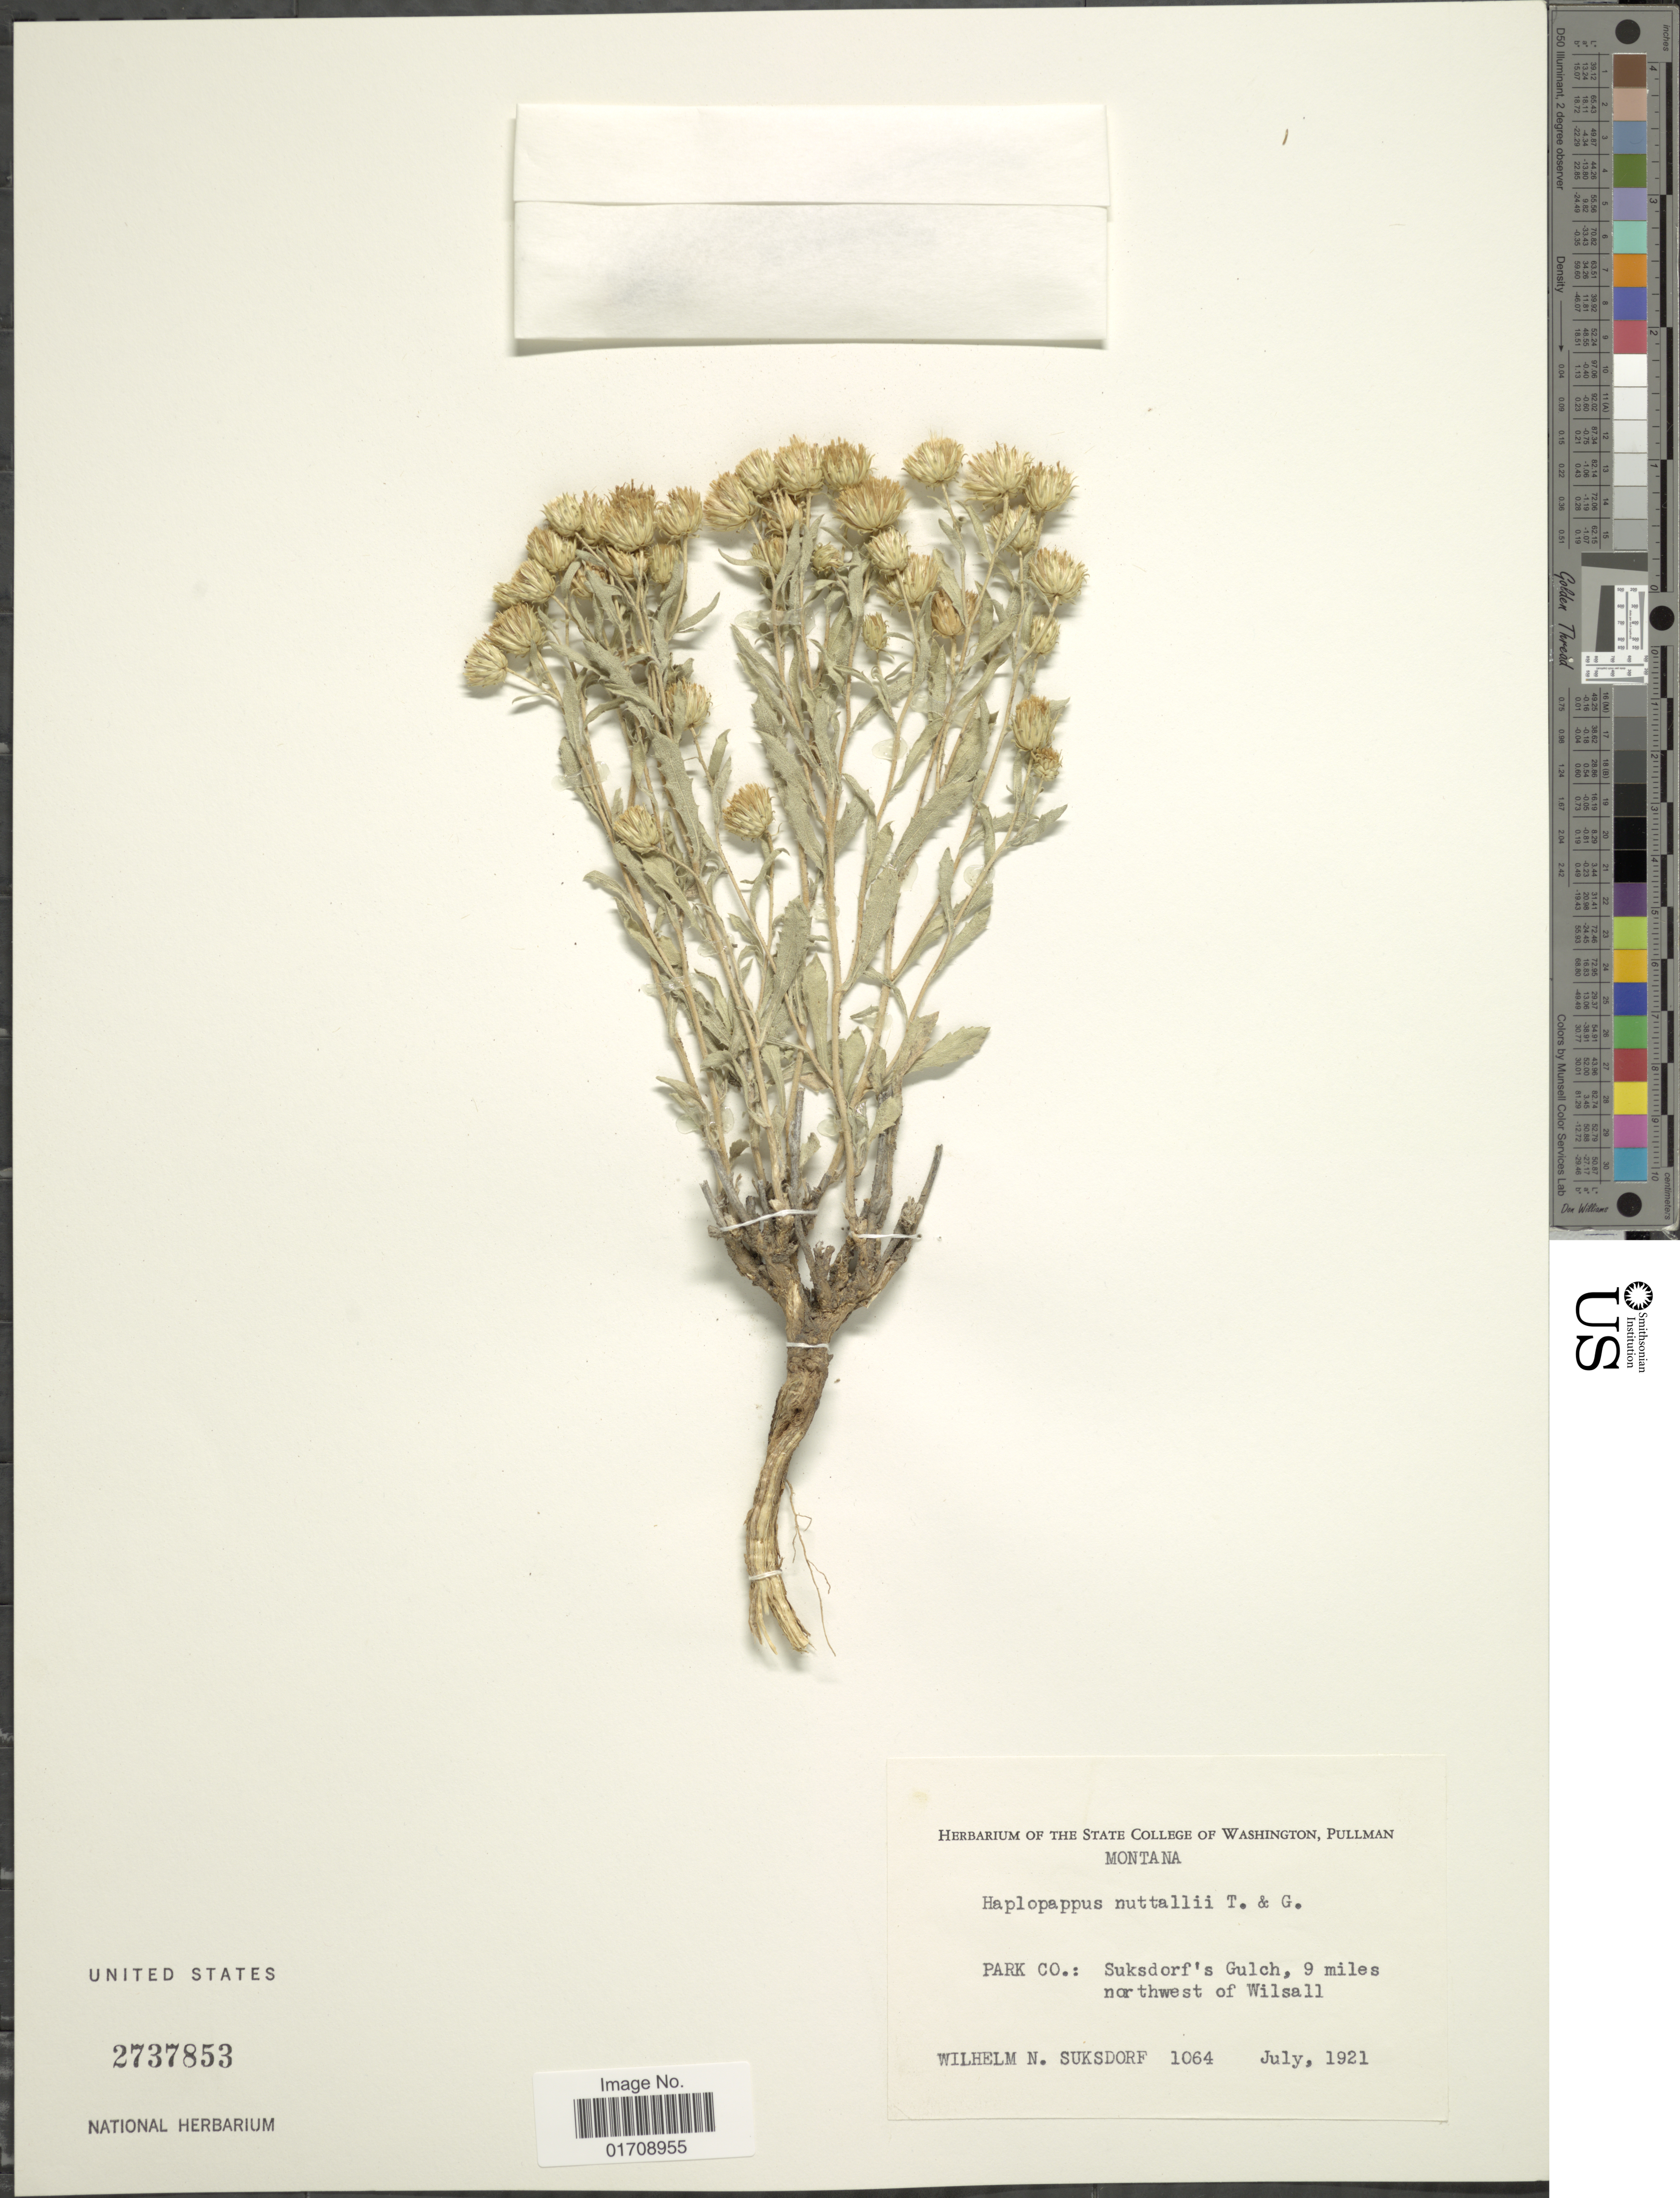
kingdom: Plantae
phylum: Tracheophyta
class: Magnoliopsida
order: Asterales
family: Asteraceae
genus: Machaeranthera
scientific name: Machaeranthera grindelioides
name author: (Nutt.) Shinners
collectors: W. N. Suksdorf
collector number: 1064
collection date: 1921-07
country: United States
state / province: Montana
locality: Park Co., Suksdorf's Gulch, 9 miles northwest of Wilsall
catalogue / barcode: US 2737853